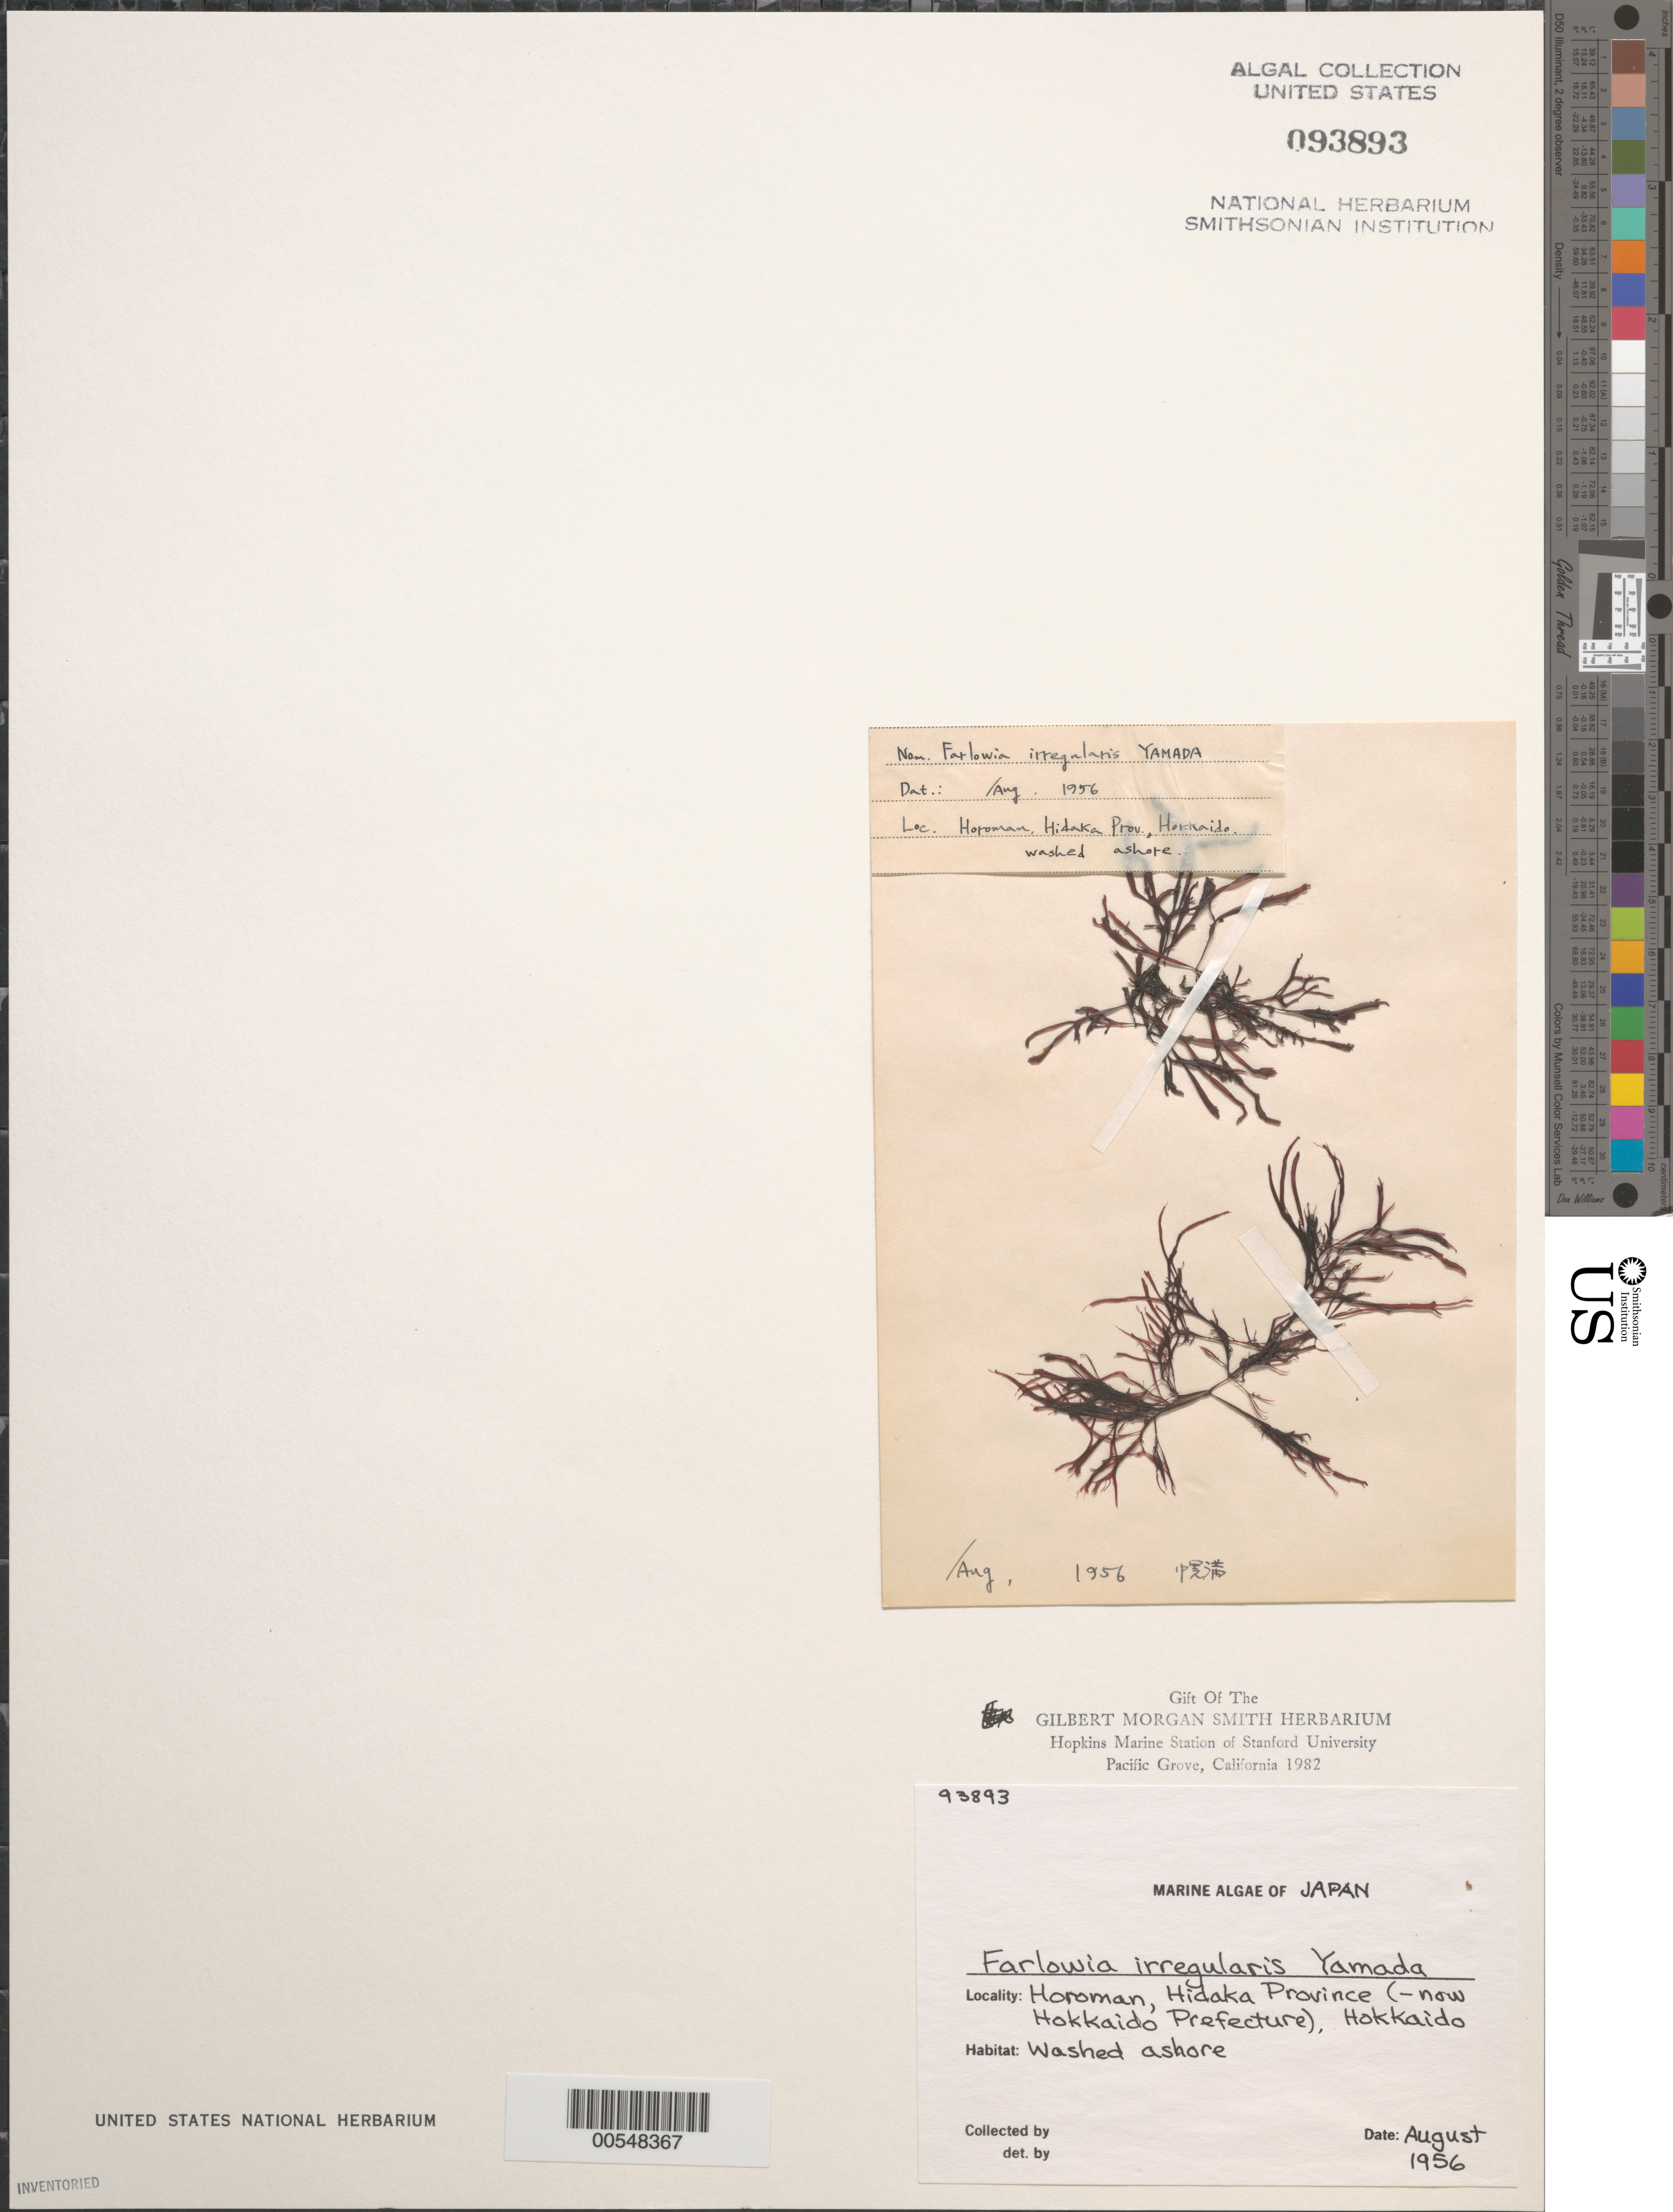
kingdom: Plantae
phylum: Rhodophyta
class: Florideophyceae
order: Gigartinales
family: Dumontiaceae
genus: Masudaphycus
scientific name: Masudaphycus irregularis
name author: (Yamada) S.C. Lindstrom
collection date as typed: Aug 1956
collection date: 1956-08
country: Japan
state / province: Hokkaido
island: Hokkaido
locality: Horoman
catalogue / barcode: US 93893